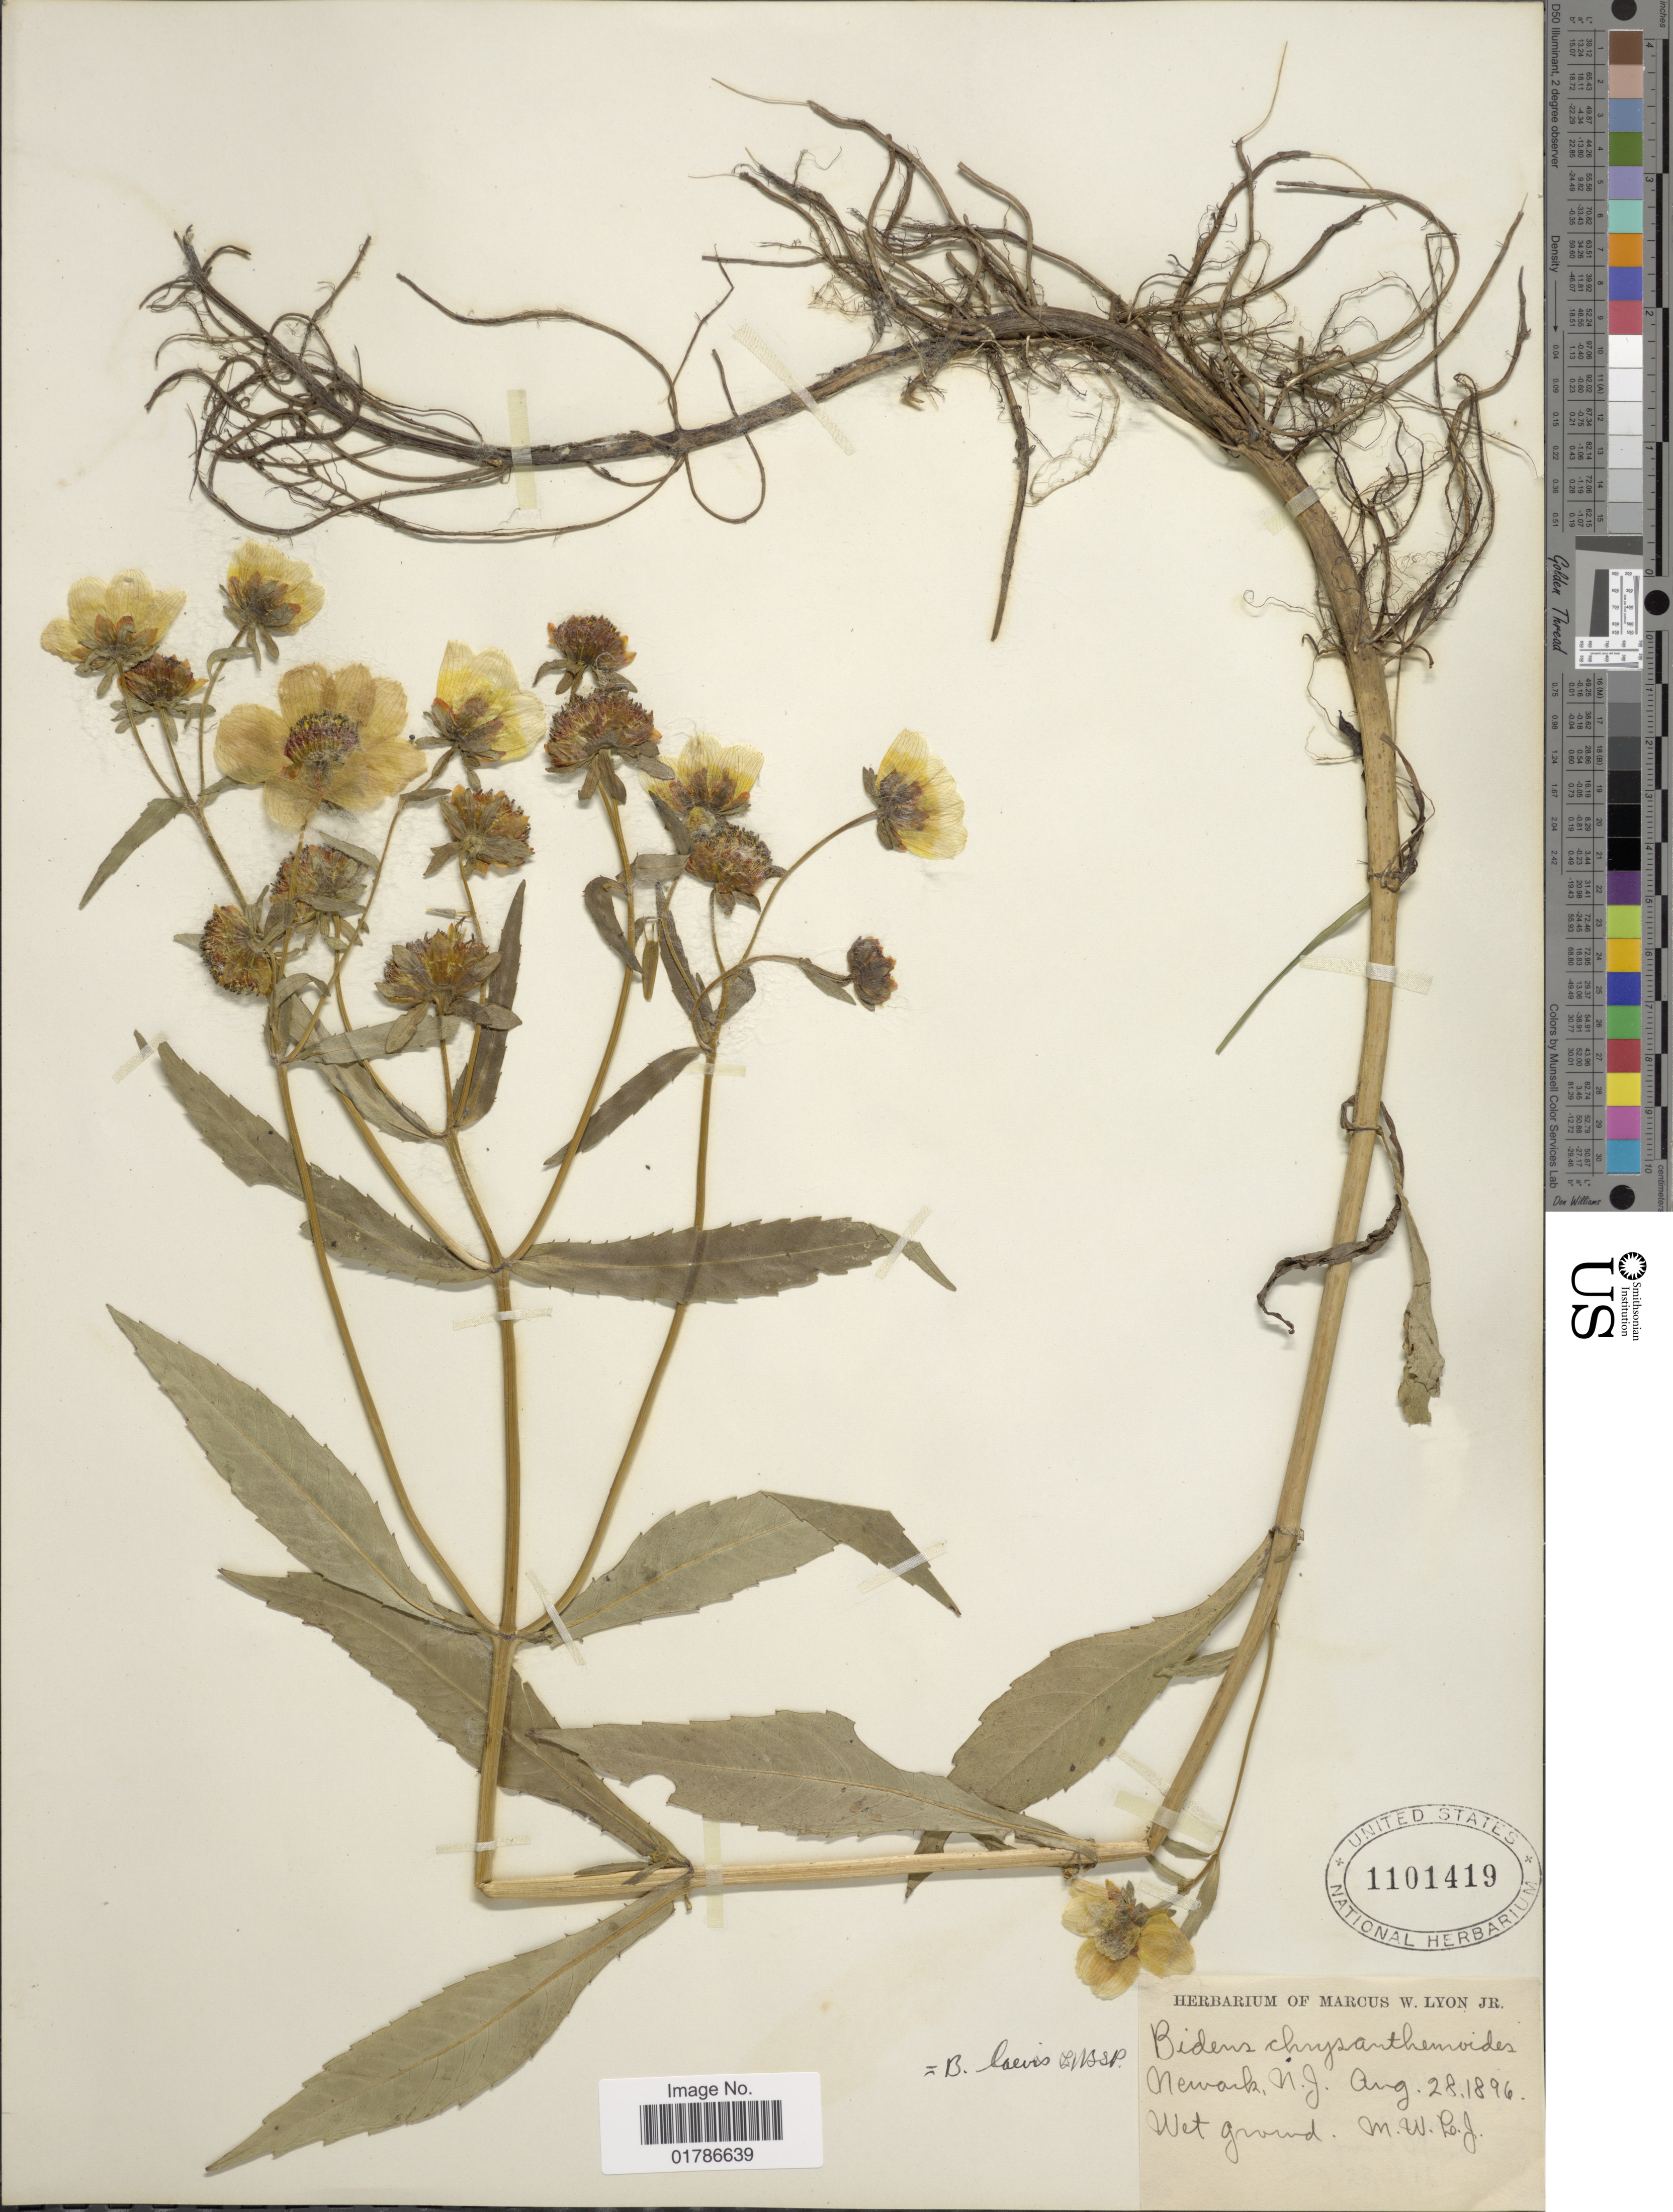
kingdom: Plantae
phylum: Tracheophyta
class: Magnoliopsida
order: Asterales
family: Asteraceae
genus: Bidens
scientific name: Bidens laevis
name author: (L.) Britton, Stearns & Poggenb.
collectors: M. W. Lyon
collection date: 1896-08-28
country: United States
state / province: New Jersey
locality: Newark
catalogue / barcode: US 1101419